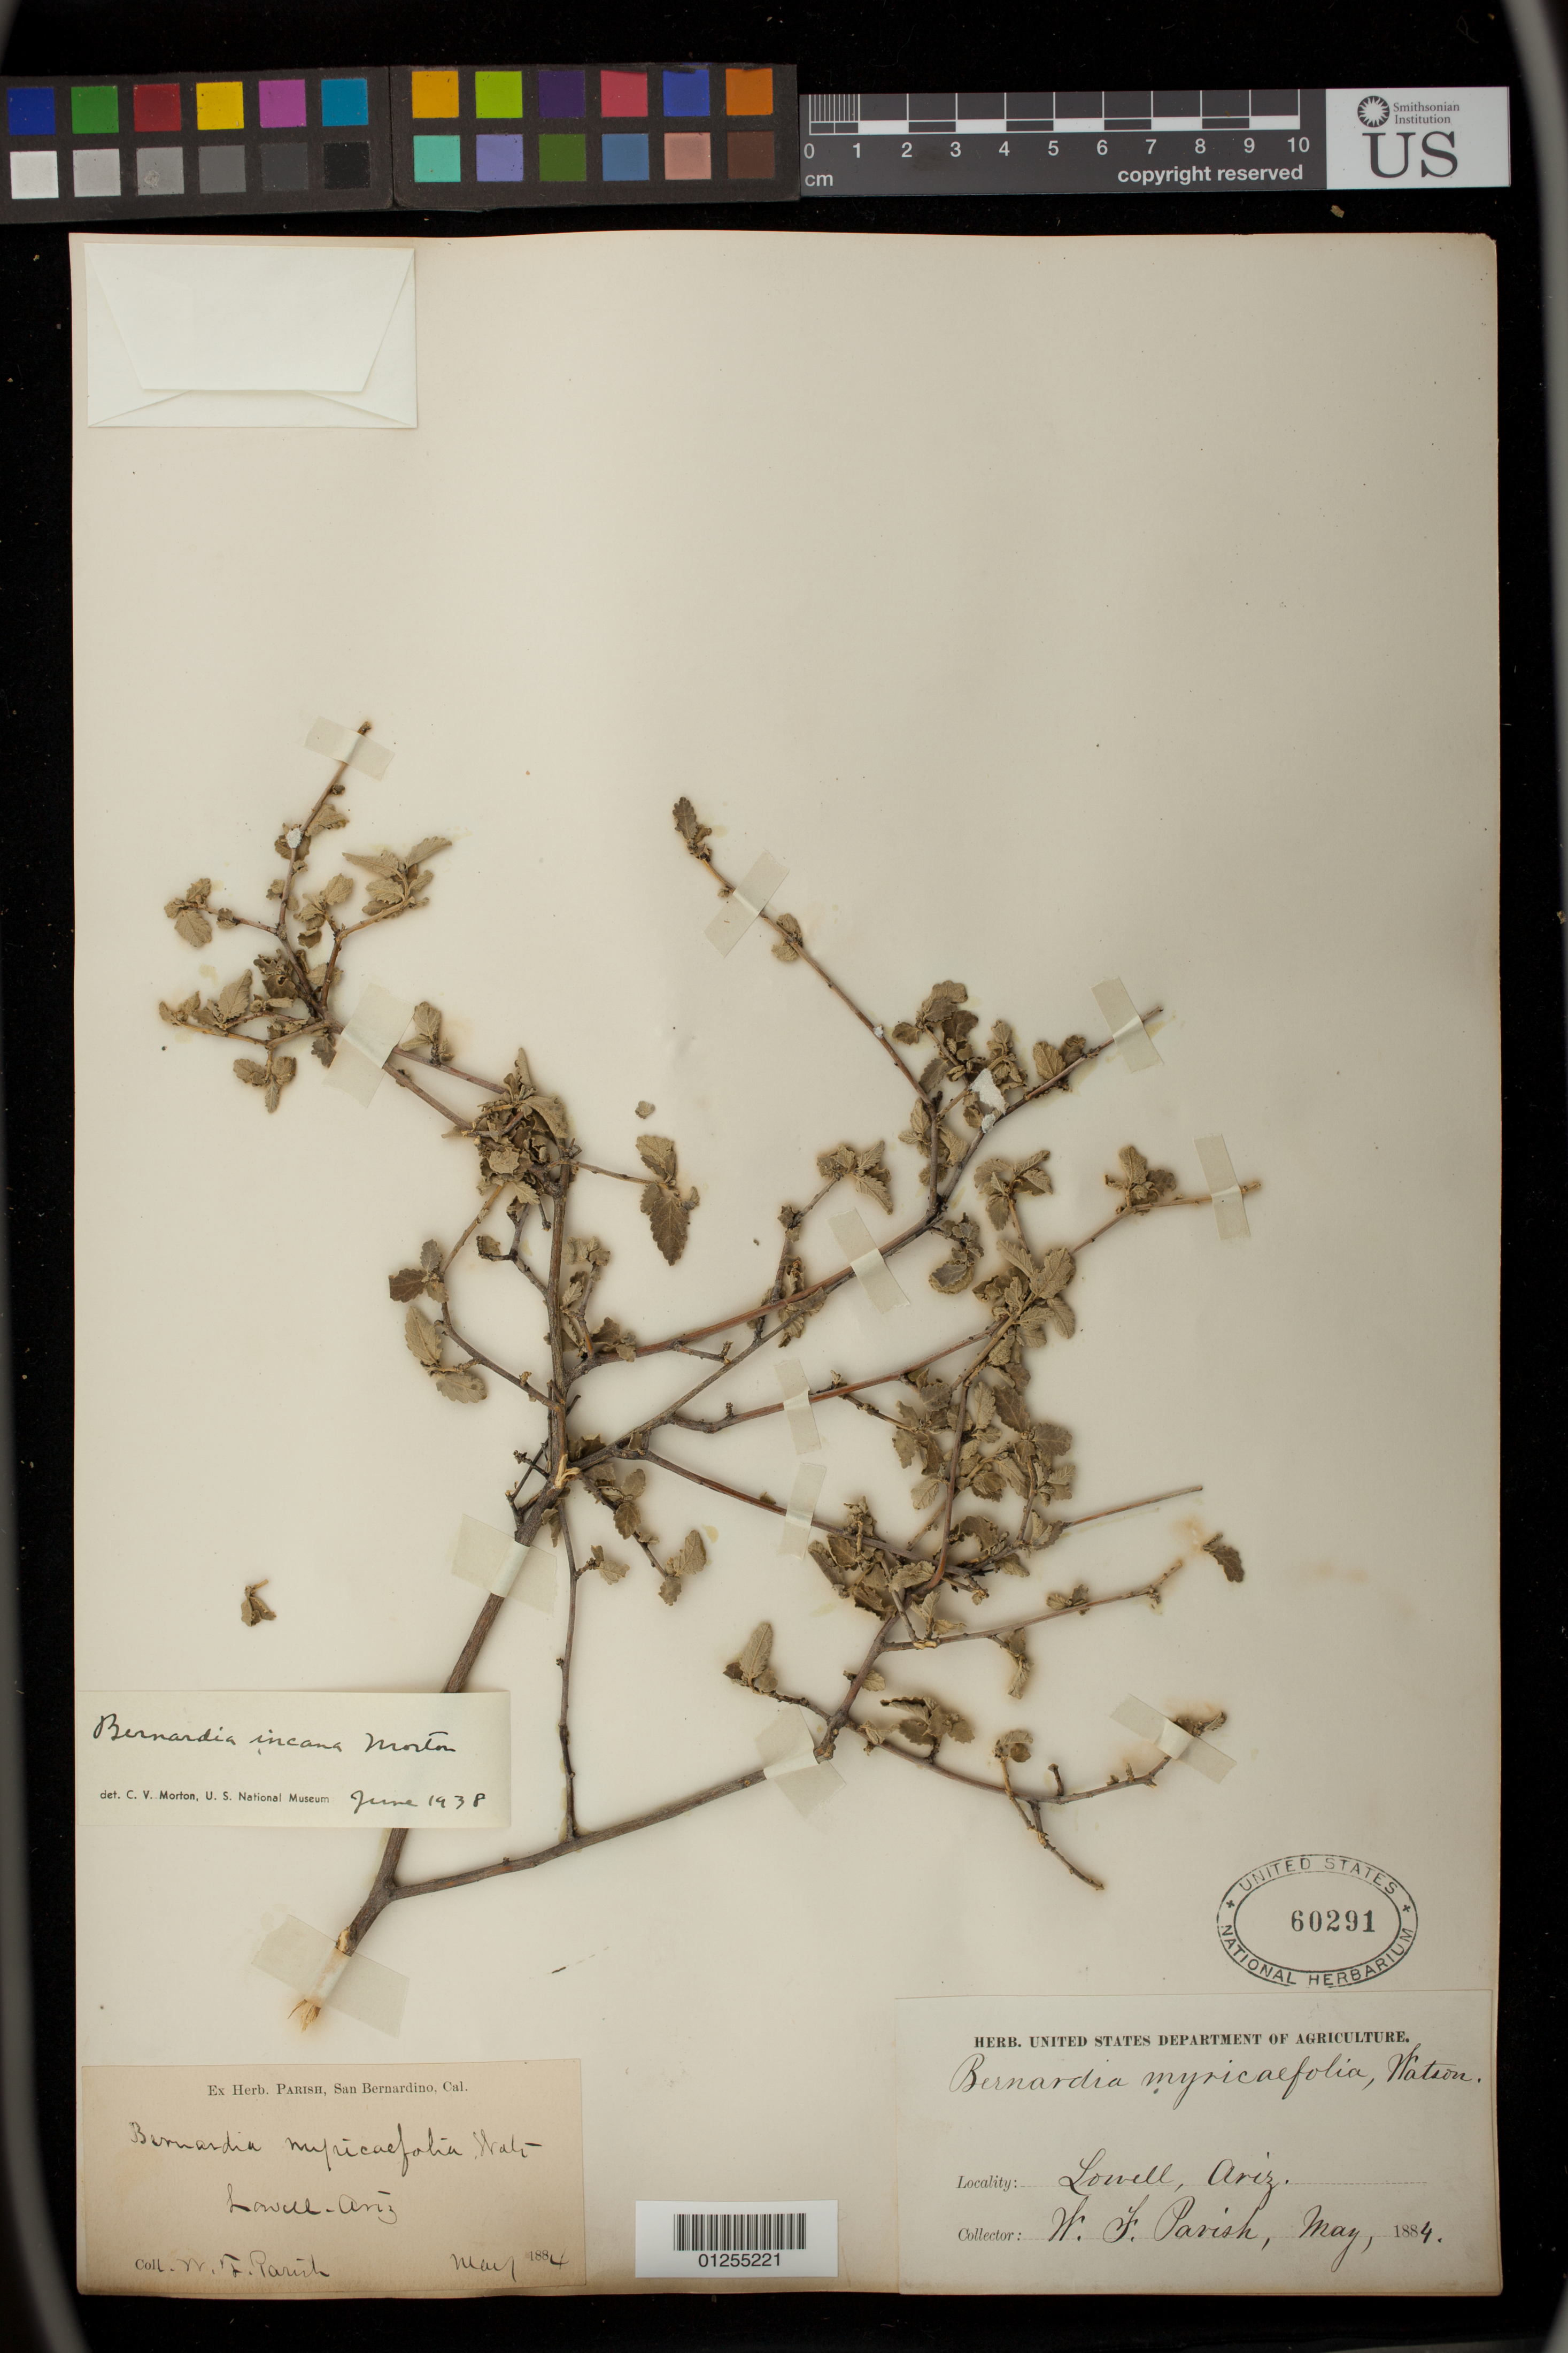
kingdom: Plantae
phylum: Tracheophyta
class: Magnoliopsida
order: Malpighiales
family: Euphorbiaceae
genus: Bernardia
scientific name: Bernardia incana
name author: C.V. Morton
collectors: W. F. Parish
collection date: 1884-05-01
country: United States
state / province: Arizona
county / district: Cochise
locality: Lowell.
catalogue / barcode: US 60291